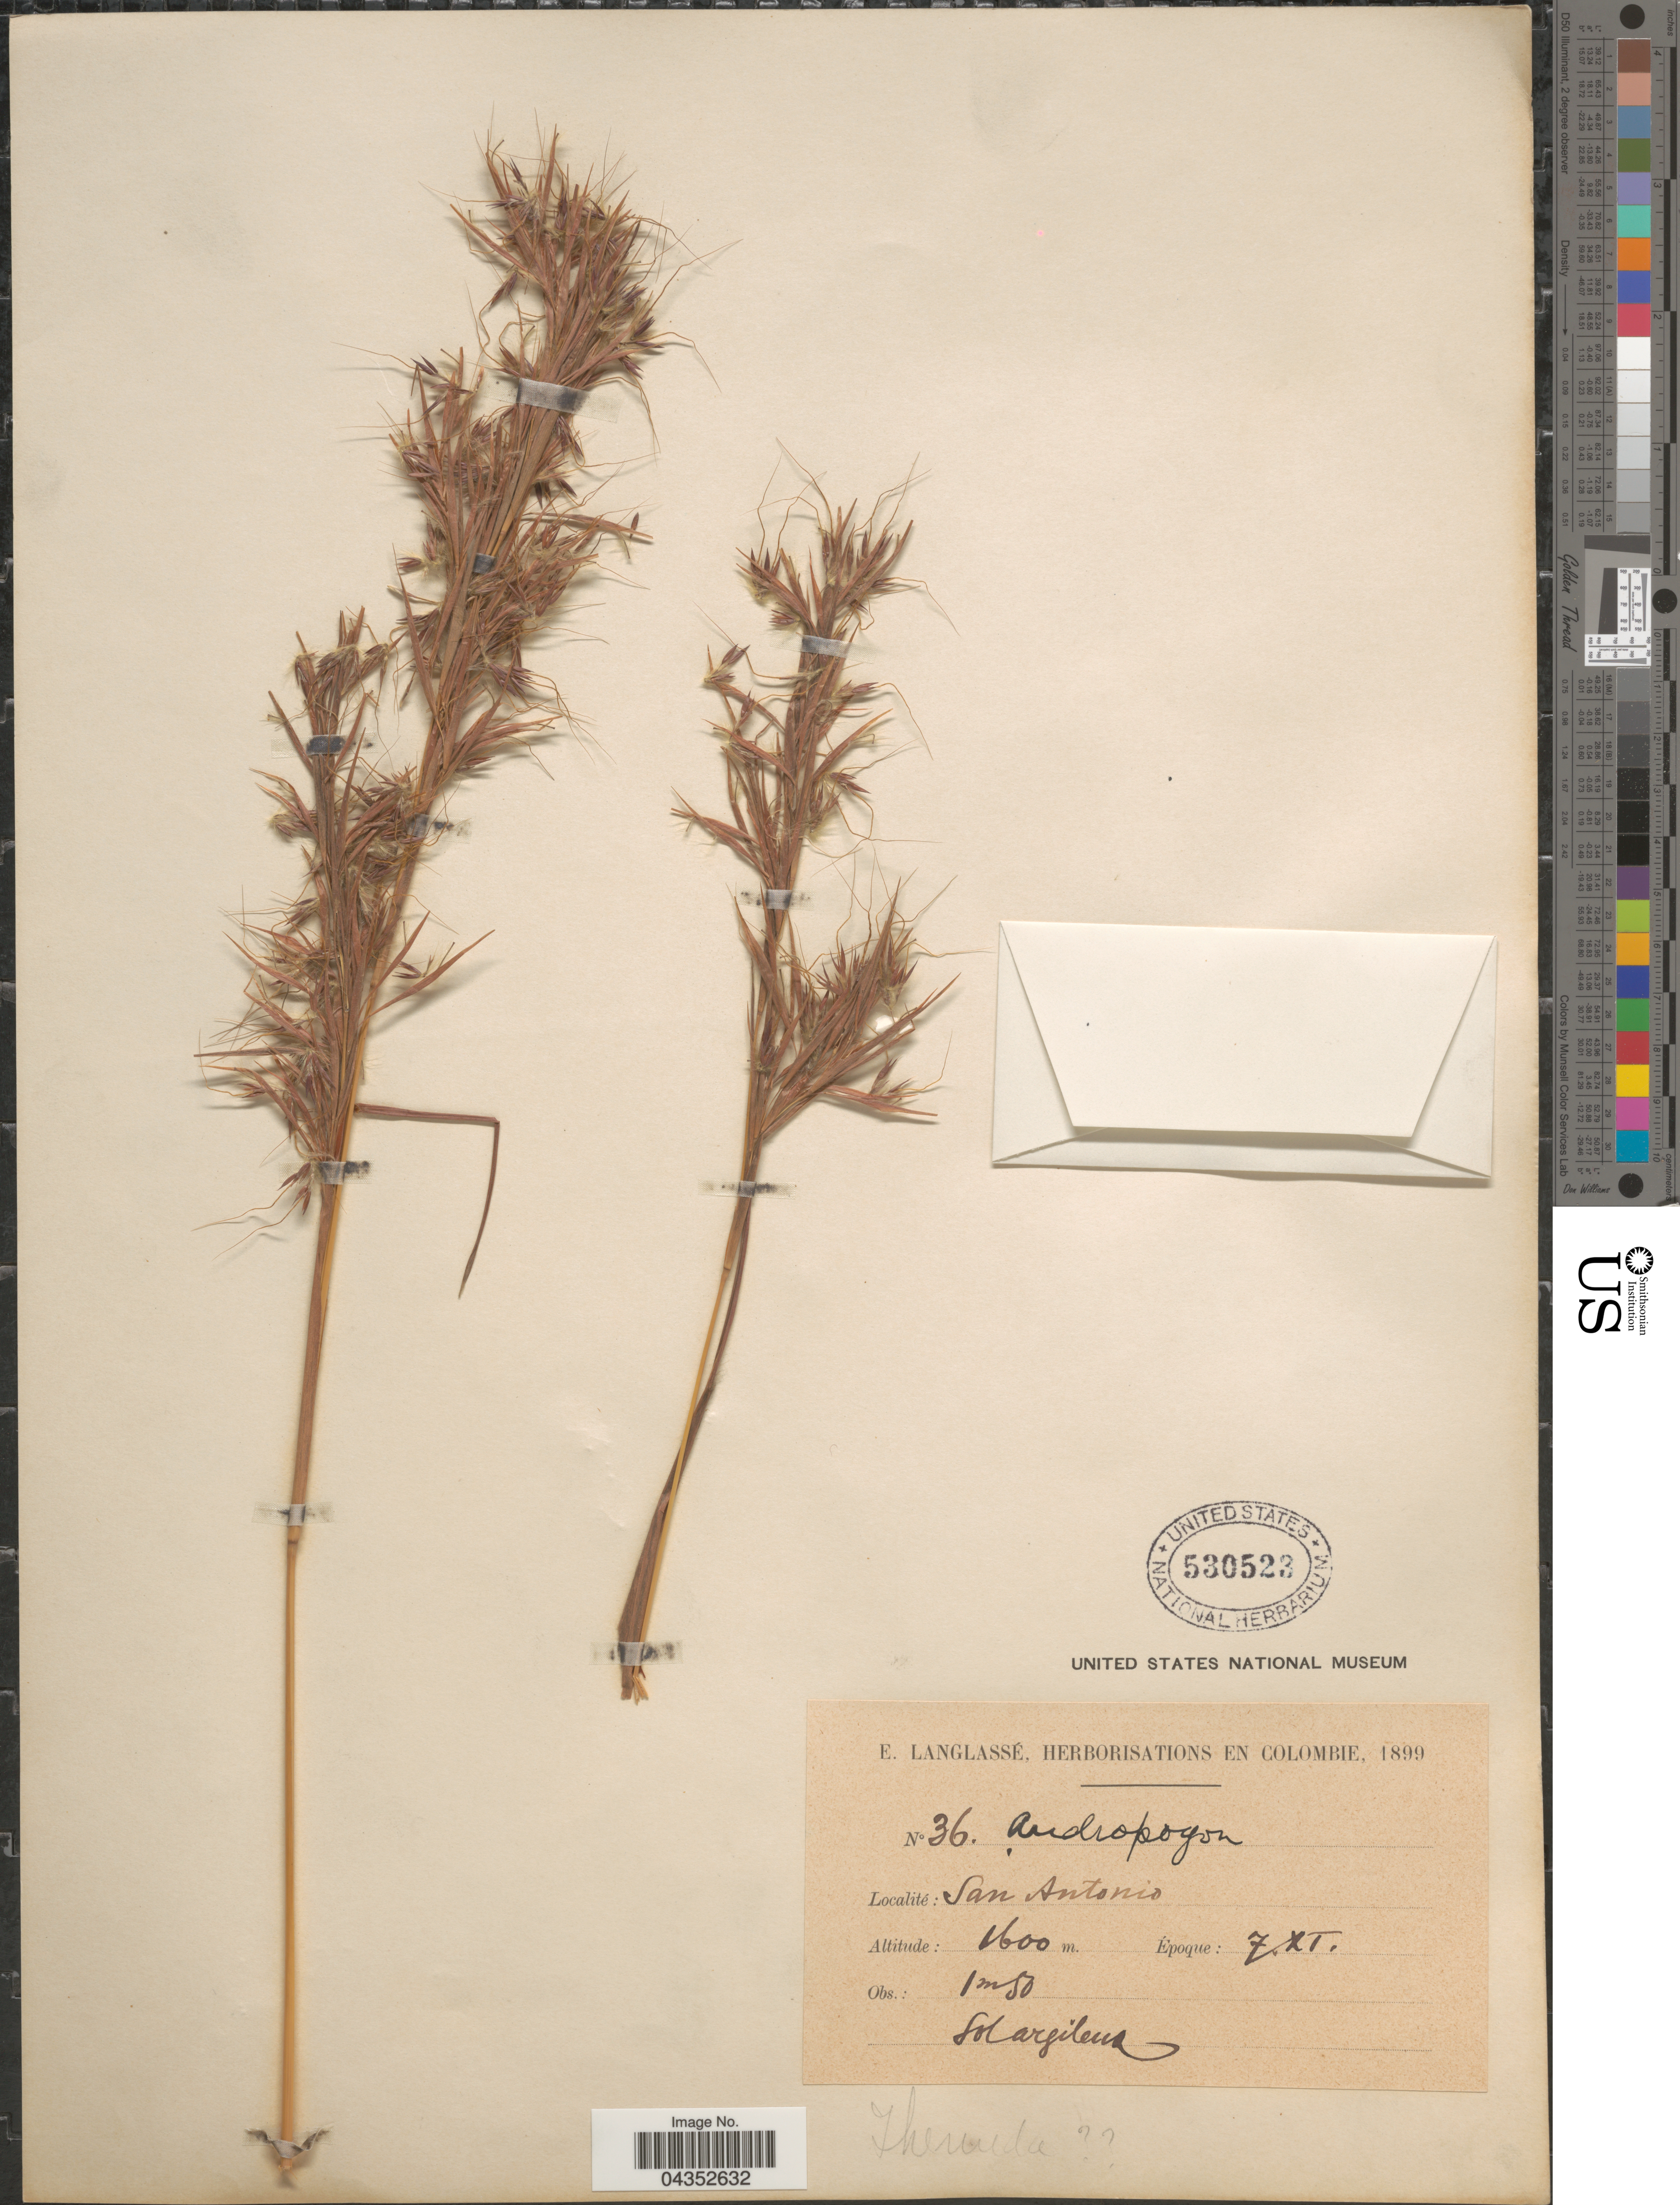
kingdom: Plantae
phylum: Tracheophyta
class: Liliopsida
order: Poales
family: Poaceae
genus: Hyparrhenia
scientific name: Hyparrhenia bracteata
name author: (Humb. & Bonpl.) Stapf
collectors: E. Langlassé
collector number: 36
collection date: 1899-11-07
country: Colombia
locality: San Antonio.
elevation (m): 1600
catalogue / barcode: US 530523